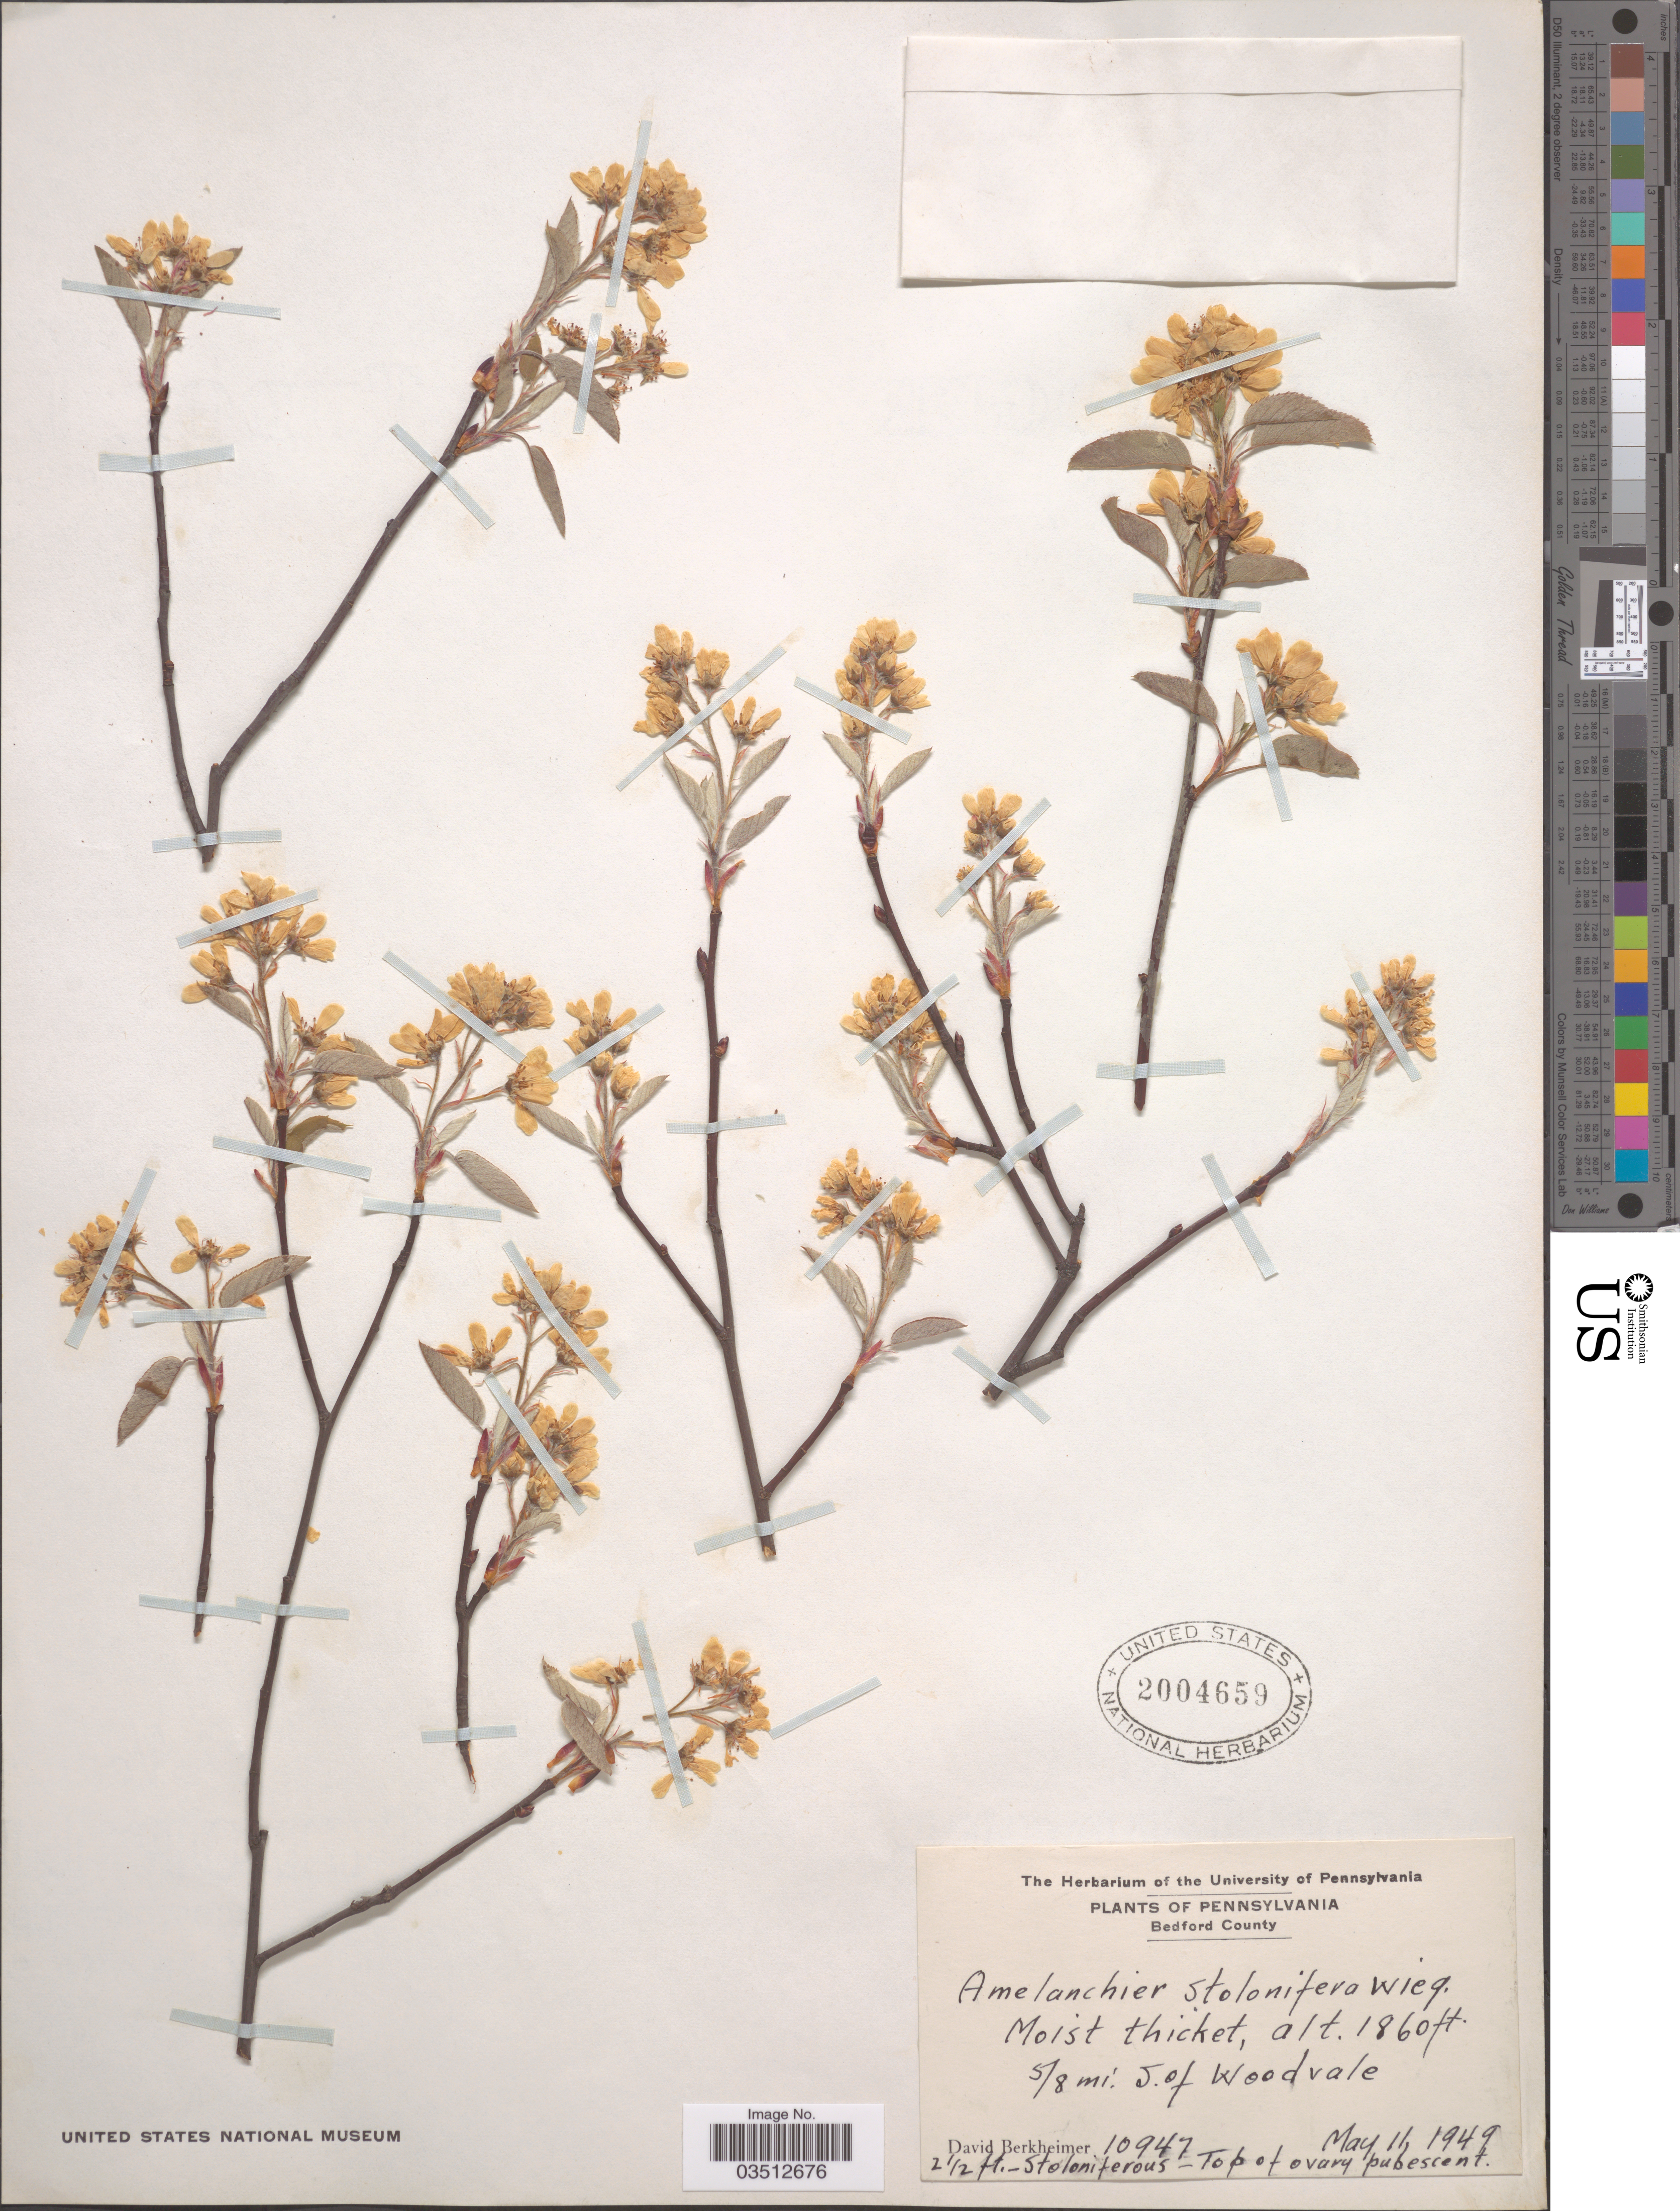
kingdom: Plantae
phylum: Tracheophyta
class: Magnoliopsida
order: Rosales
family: Rosaceae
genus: Amelanchier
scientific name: Amelanchier stolonifera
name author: Wiegand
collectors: D. Berkheimer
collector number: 10947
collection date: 1949-05-11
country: United States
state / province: Pennsylvania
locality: Bedford County. 5/8 mi. S. of Woodvale.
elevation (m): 567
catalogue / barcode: US 2004659